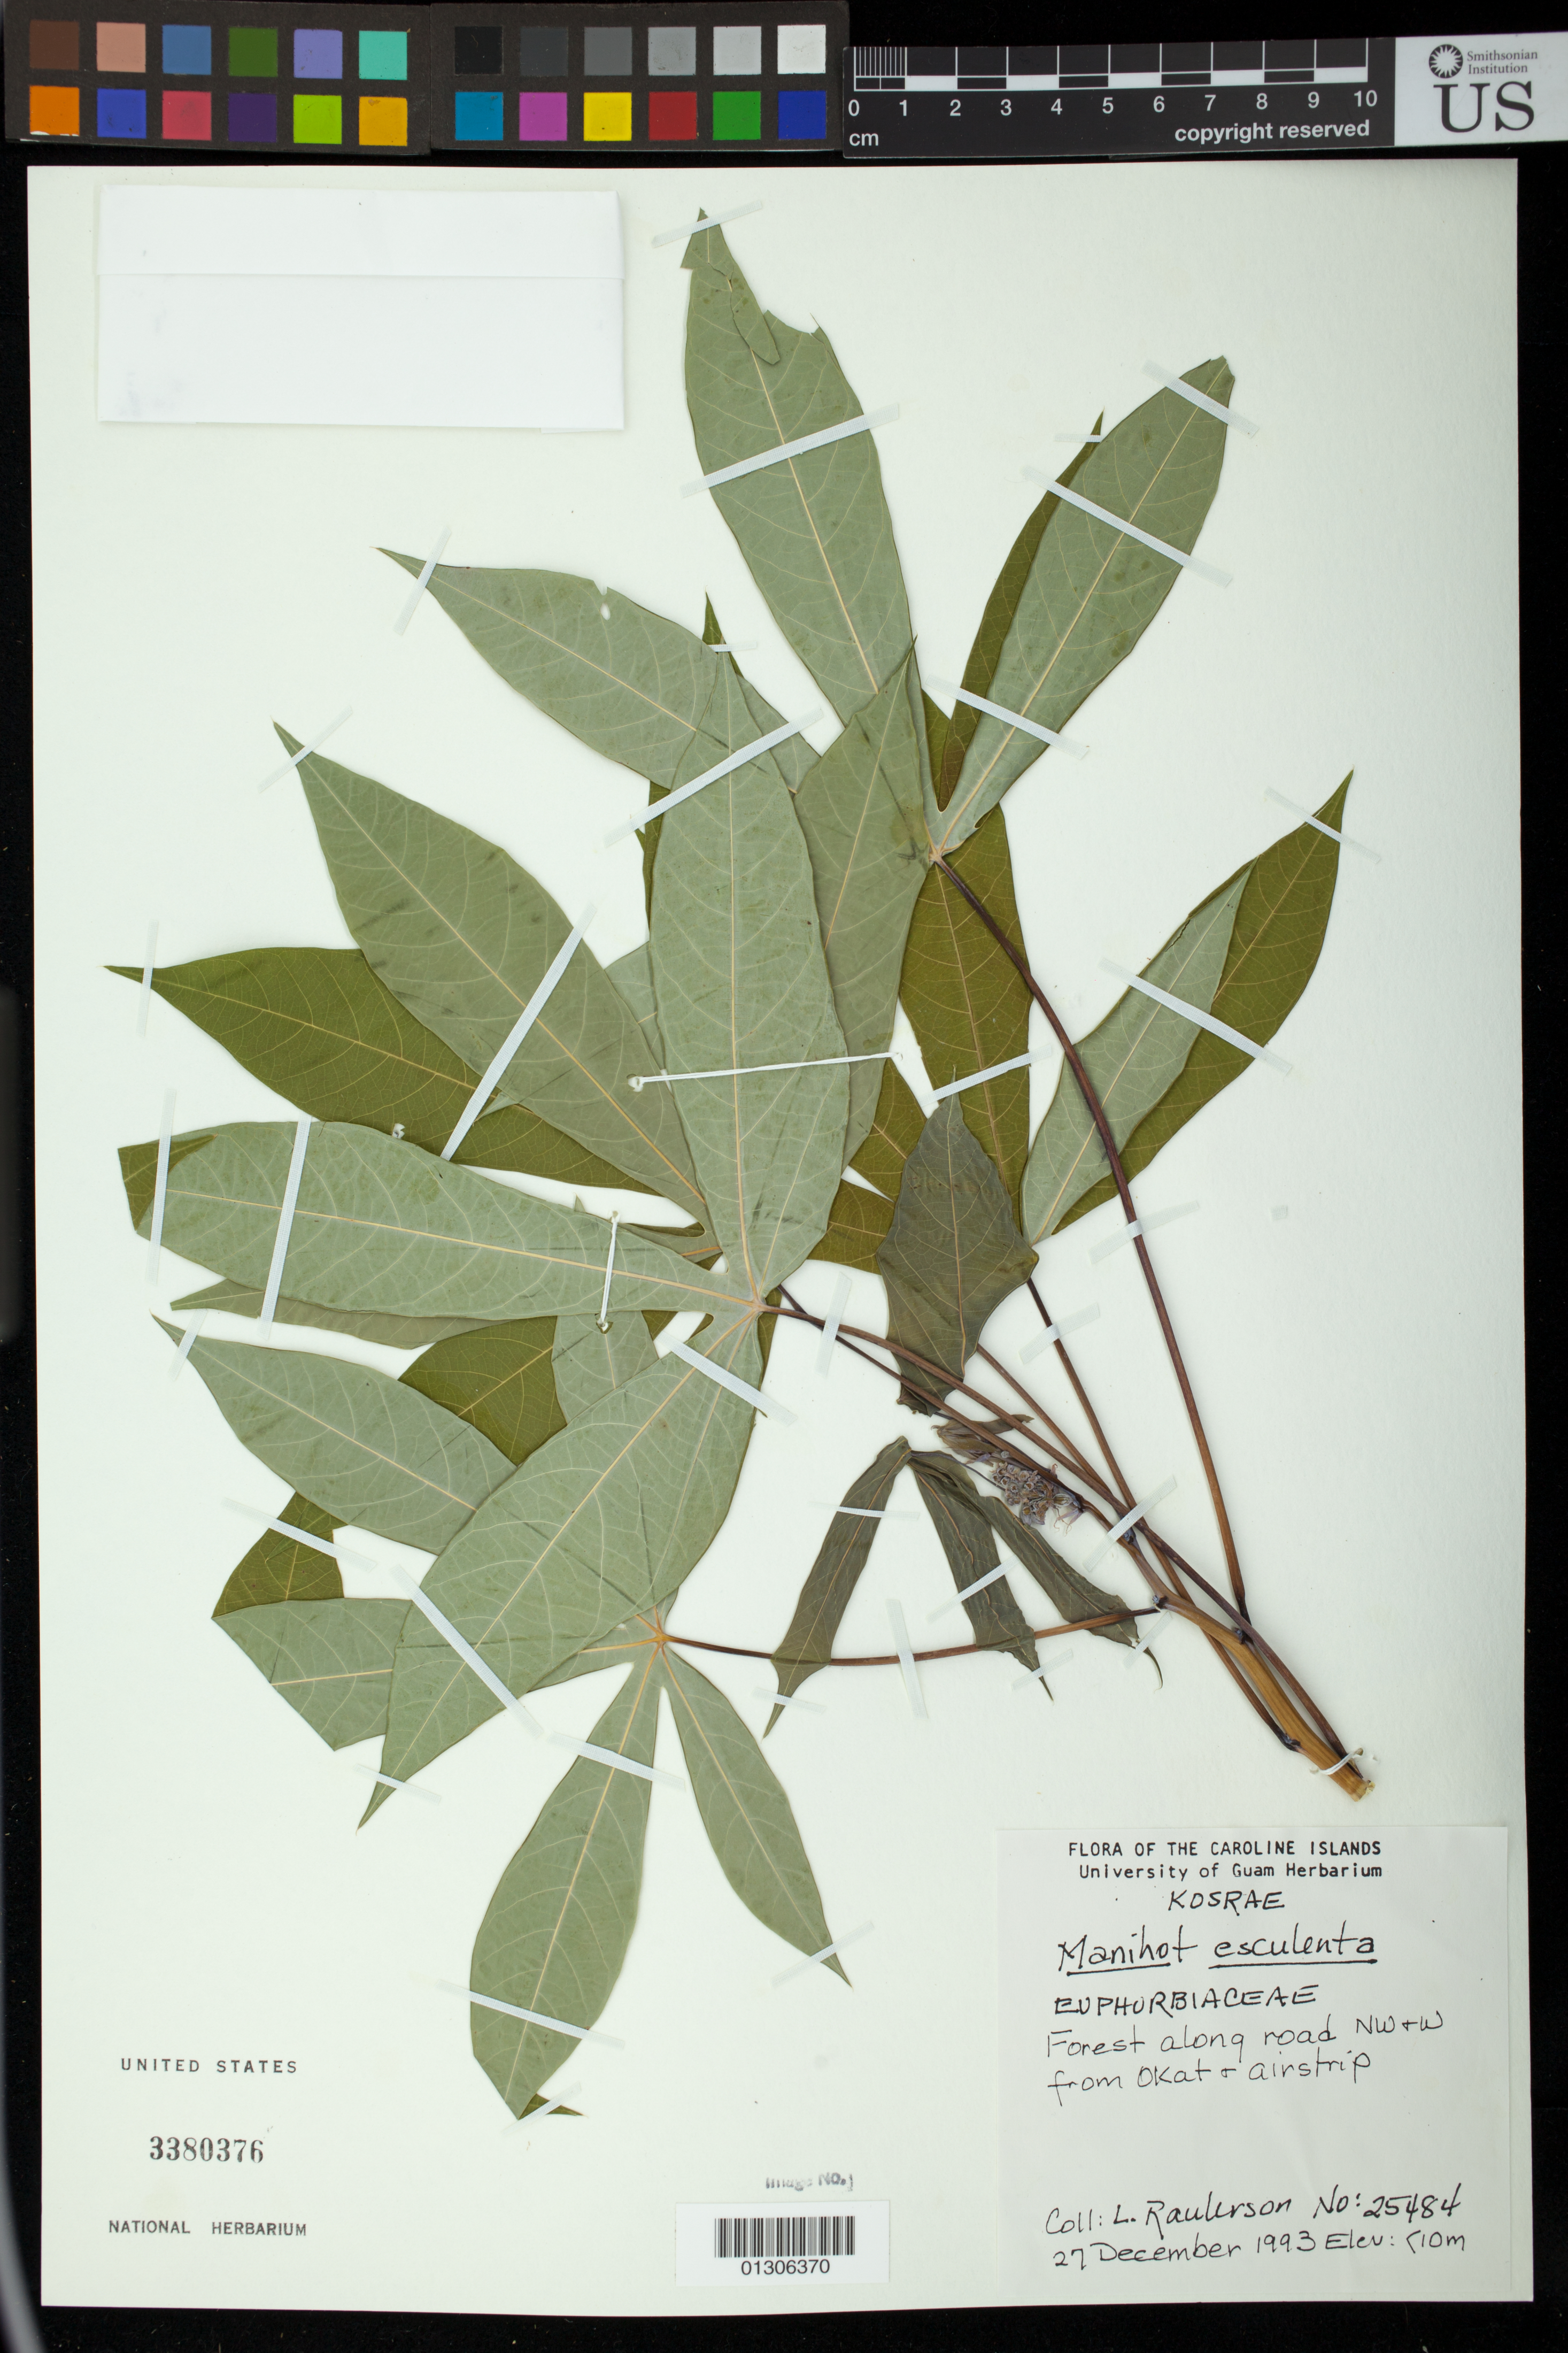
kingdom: Plantae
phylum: Tracheophyta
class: Magnoliopsida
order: Malpighiales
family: Euphorbiaceae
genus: Manihot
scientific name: Manihot esculenta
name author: Crantz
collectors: L. Raulerson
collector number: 25484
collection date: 1993-12-27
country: Micronesia, Federated States of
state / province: Kosrae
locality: Forest along road NW + W from Okat & airstrip.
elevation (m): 0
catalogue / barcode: US 3380376